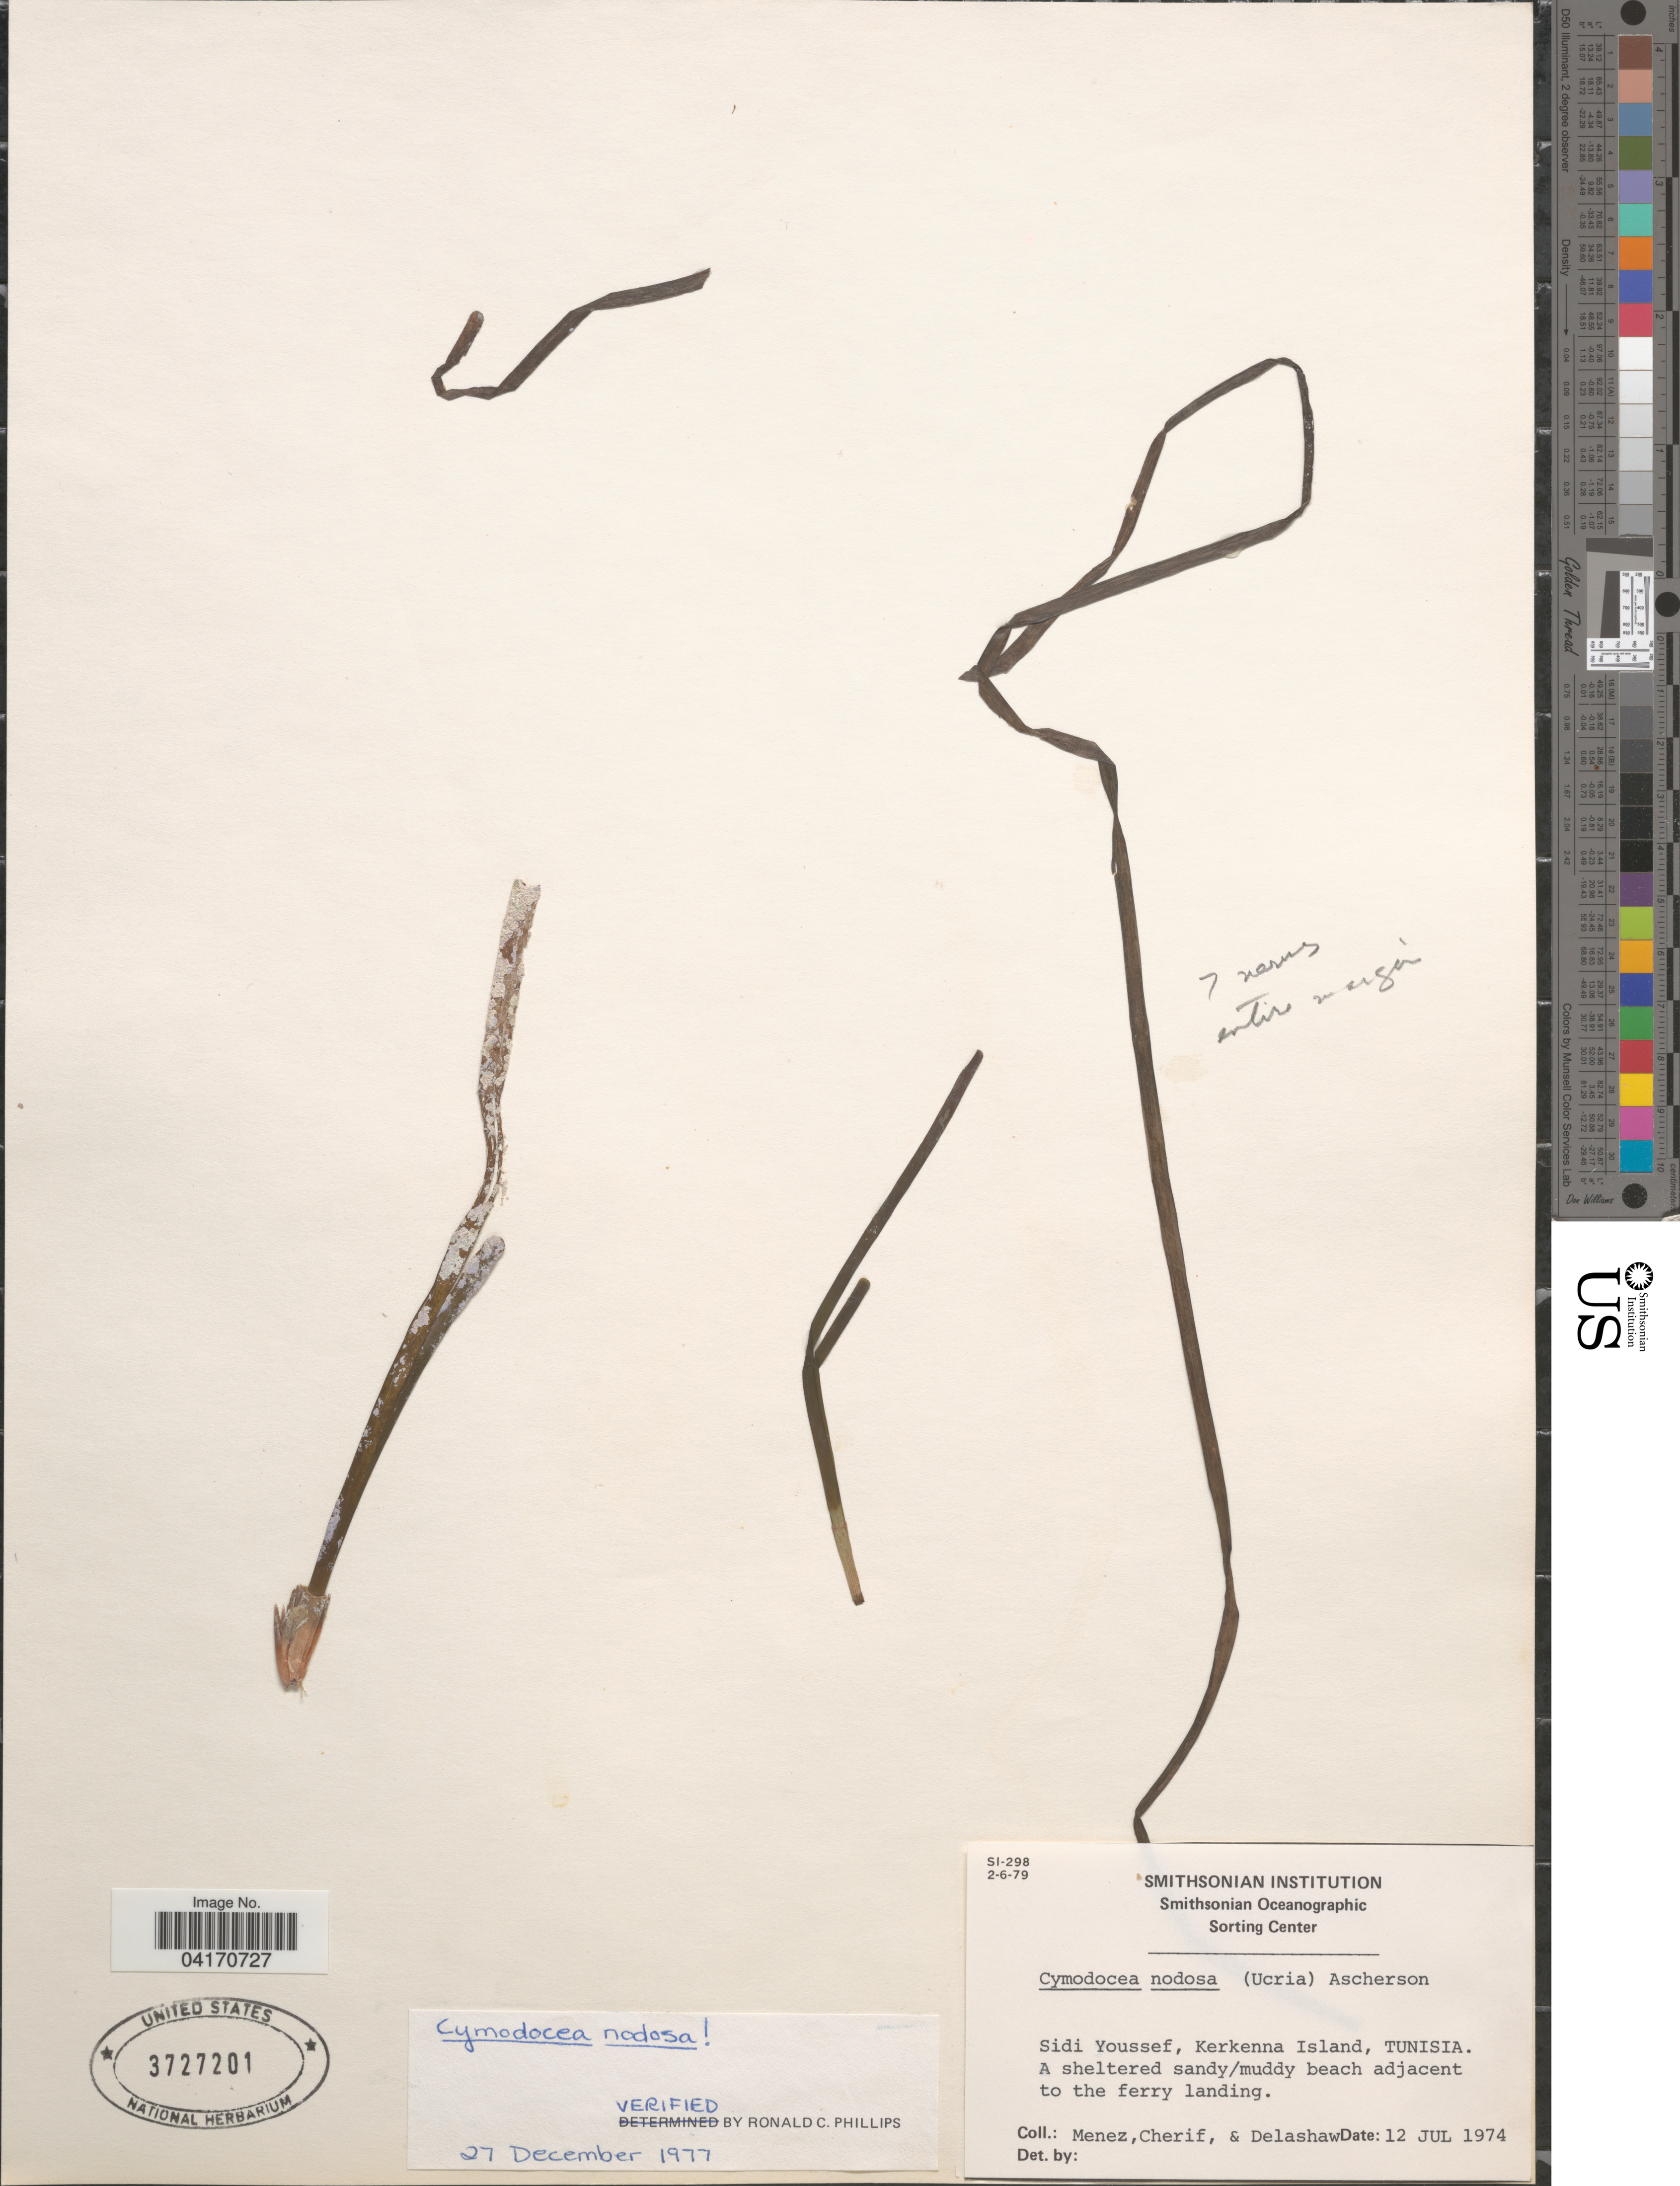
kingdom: Plantae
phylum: Tracheophyta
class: Liliopsida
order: Alismatales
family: Cymodoceaceae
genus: Cymodocea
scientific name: Cymodocea nodosa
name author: Asch.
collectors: Menez, -. Cherif & -. Delashaw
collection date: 1974-07-12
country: Tunisia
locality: Sidi Youssef, Kerkenna Island.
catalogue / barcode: US 3727201